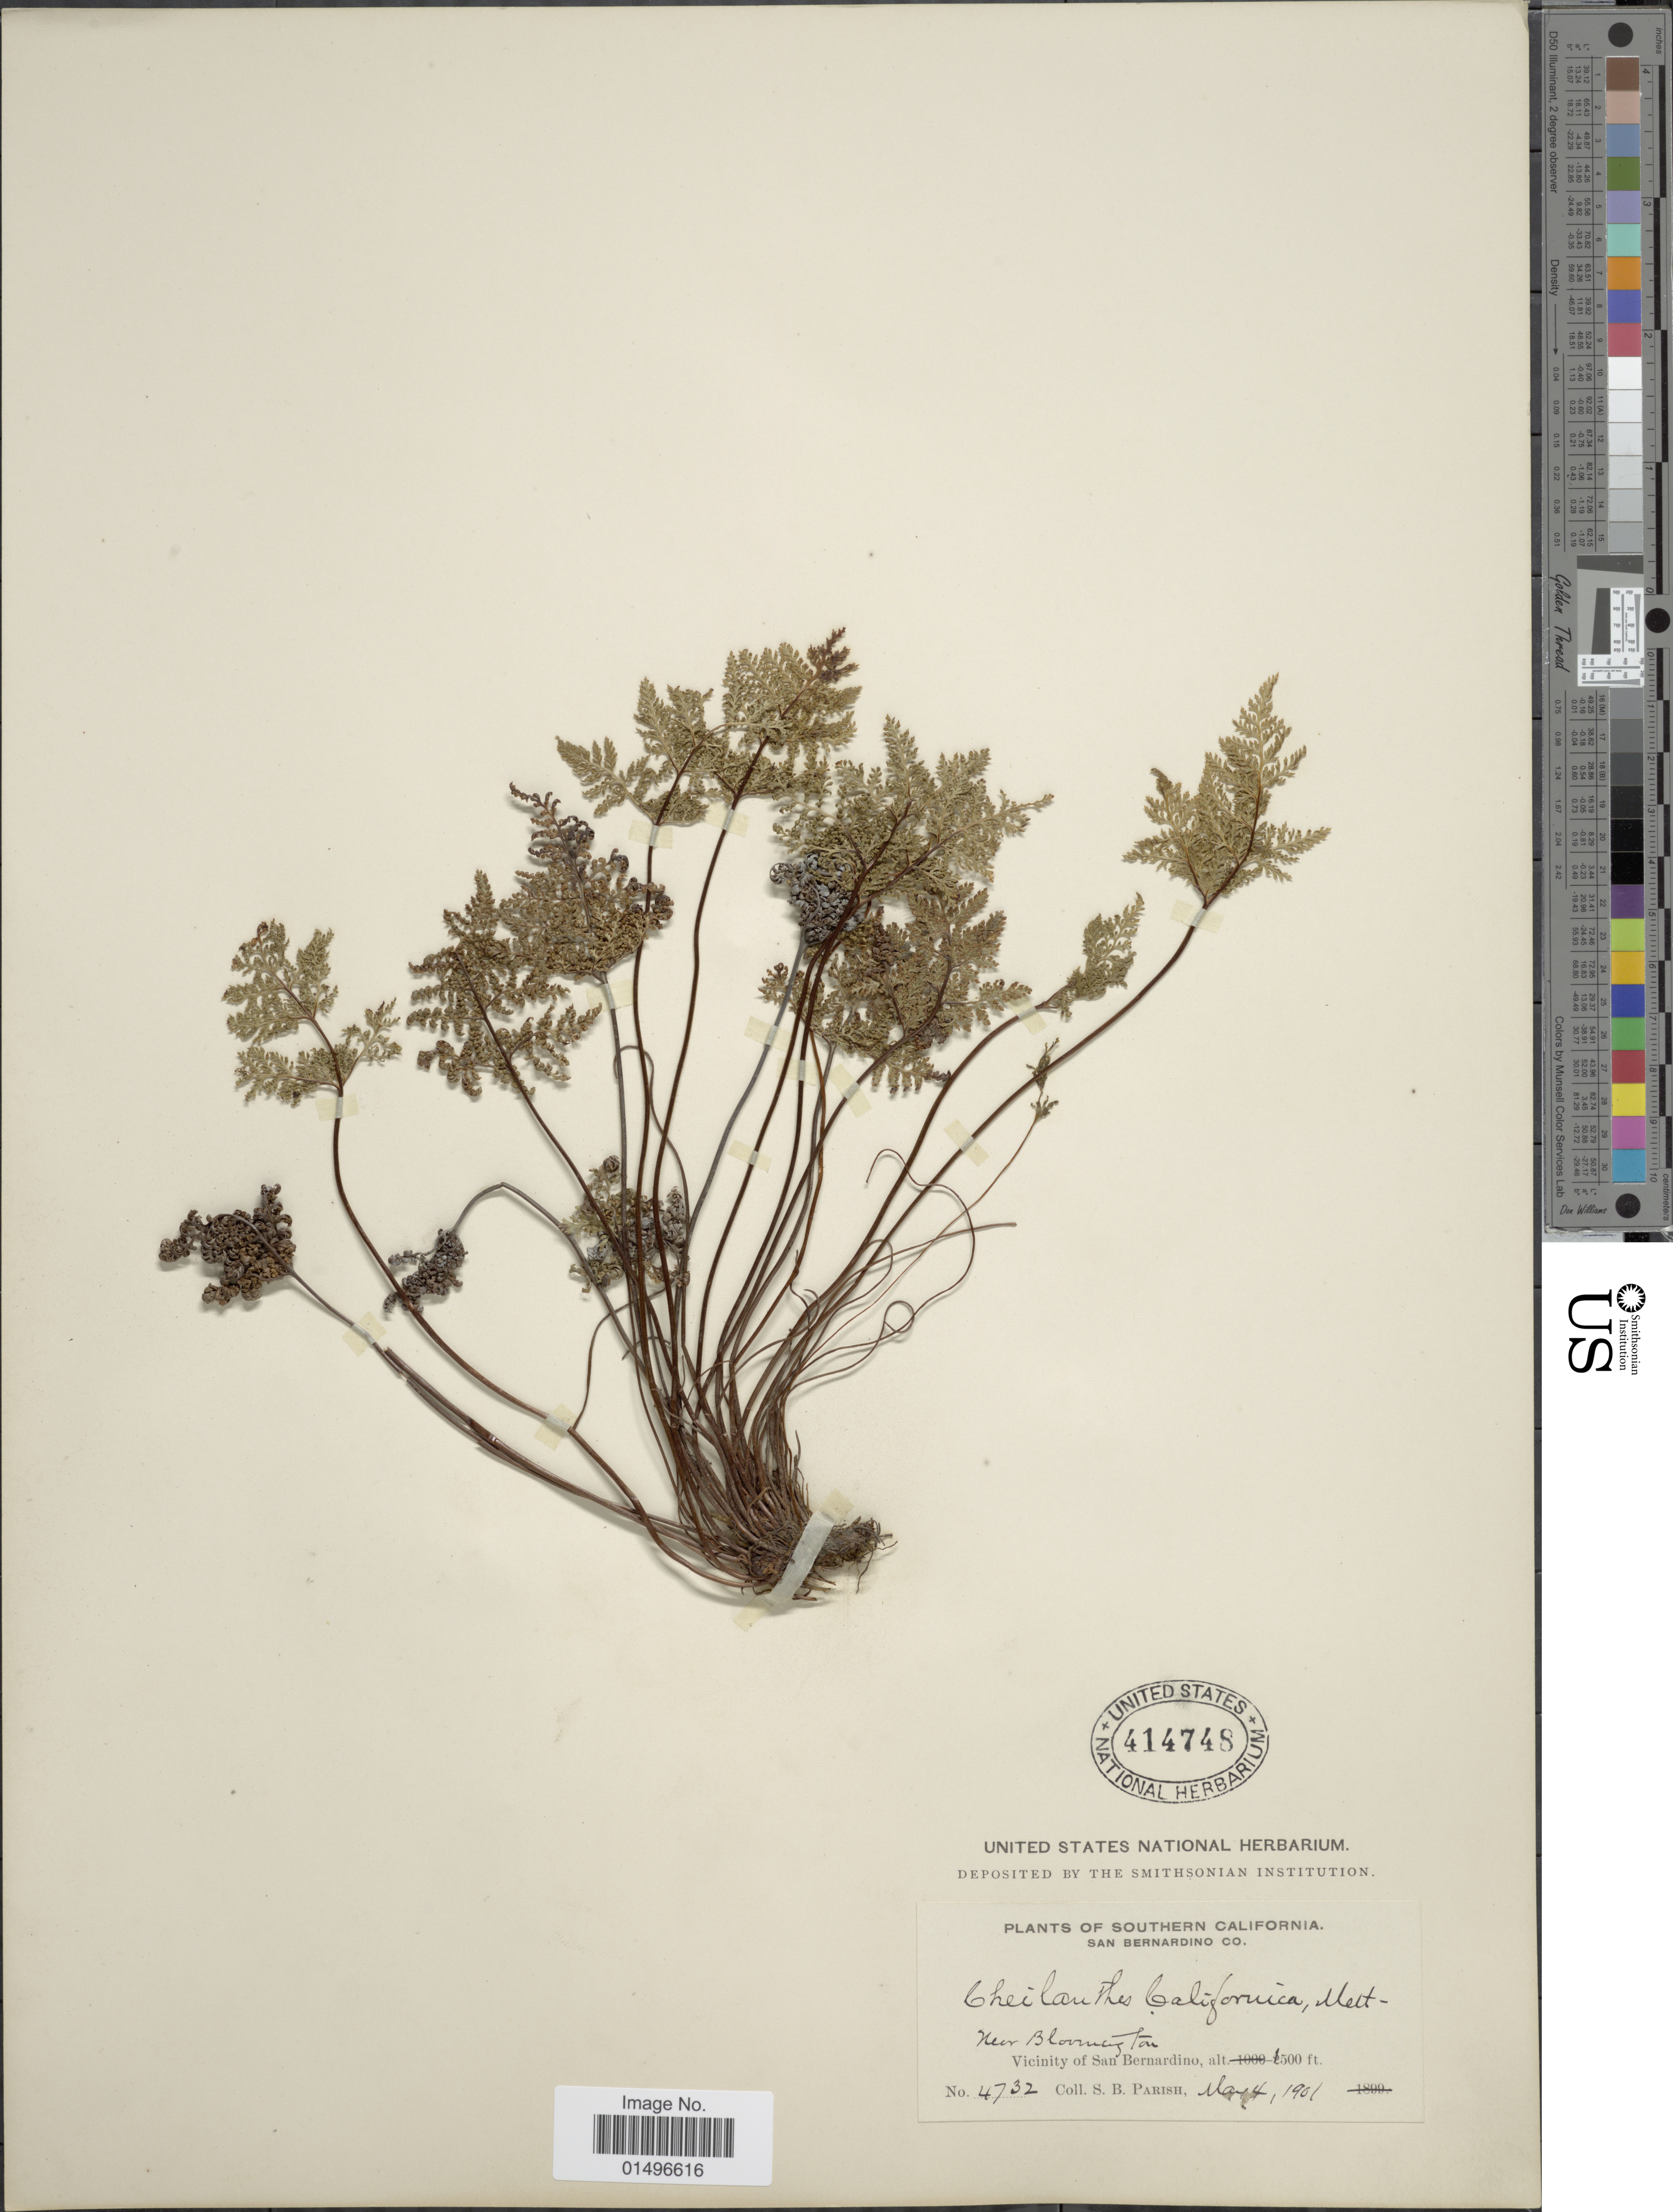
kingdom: Plantae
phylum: Tracheophyta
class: Polypodiopsida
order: Polypodiales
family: Pteridaceae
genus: Aspidotis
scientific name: Aspidotis californica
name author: (Hook.) Nutt. ex Copel.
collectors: S. B. Parish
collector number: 4732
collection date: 1901-05-04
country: United States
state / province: California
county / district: San Bernardino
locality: Southern California, San Bernardino Co., Vicinity of San Bernardino.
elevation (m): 457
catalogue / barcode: US 414748